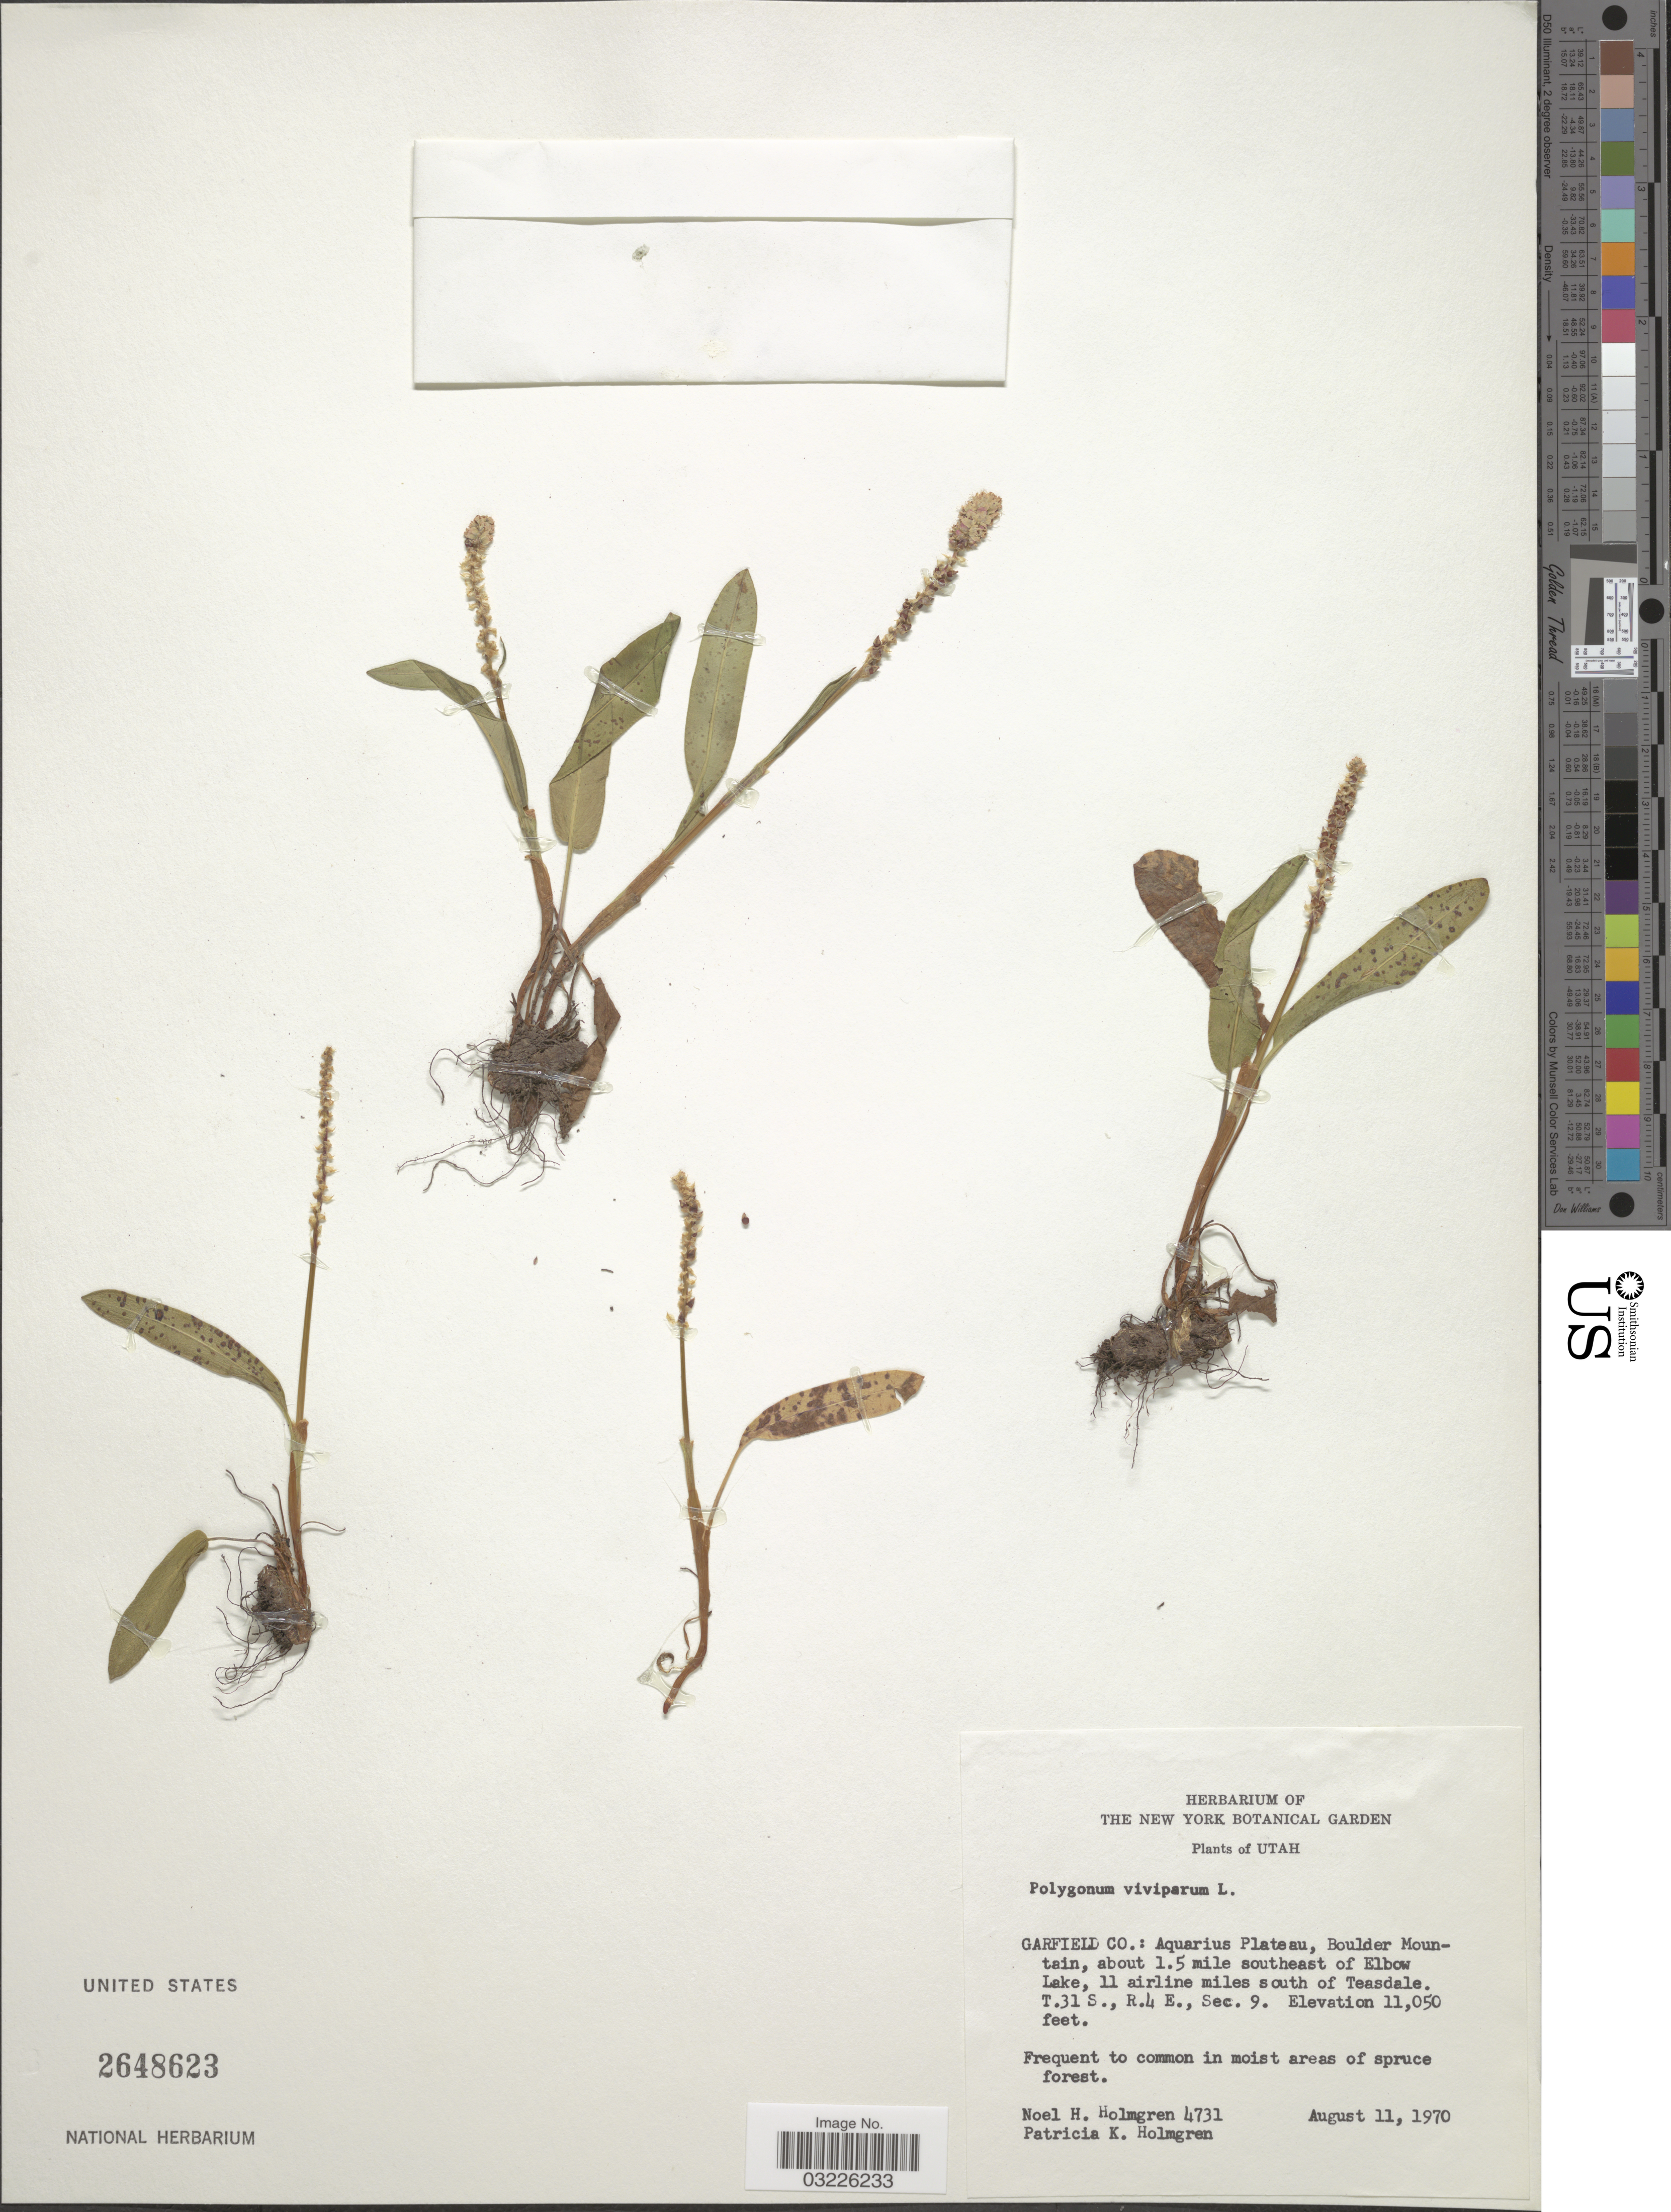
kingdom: Plantae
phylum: Tracheophyta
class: Magnoliopsida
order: Caryophyllales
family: Polygonaceae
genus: Bistorta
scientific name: Bistorta vivipara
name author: (L.) Delarbre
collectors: N. H. Holmgren & P. K. Holmgren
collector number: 4731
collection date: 1970-08-11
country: United States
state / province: Utah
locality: Garfield Co.: Aquarius Plateau, Boulder Mountain, about 1.5 miles southeast of Elbow Lake, 11 airline miles south of Teasdale. T.31S., R.4 E., Sec. 9.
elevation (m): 3368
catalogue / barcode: US 2648623